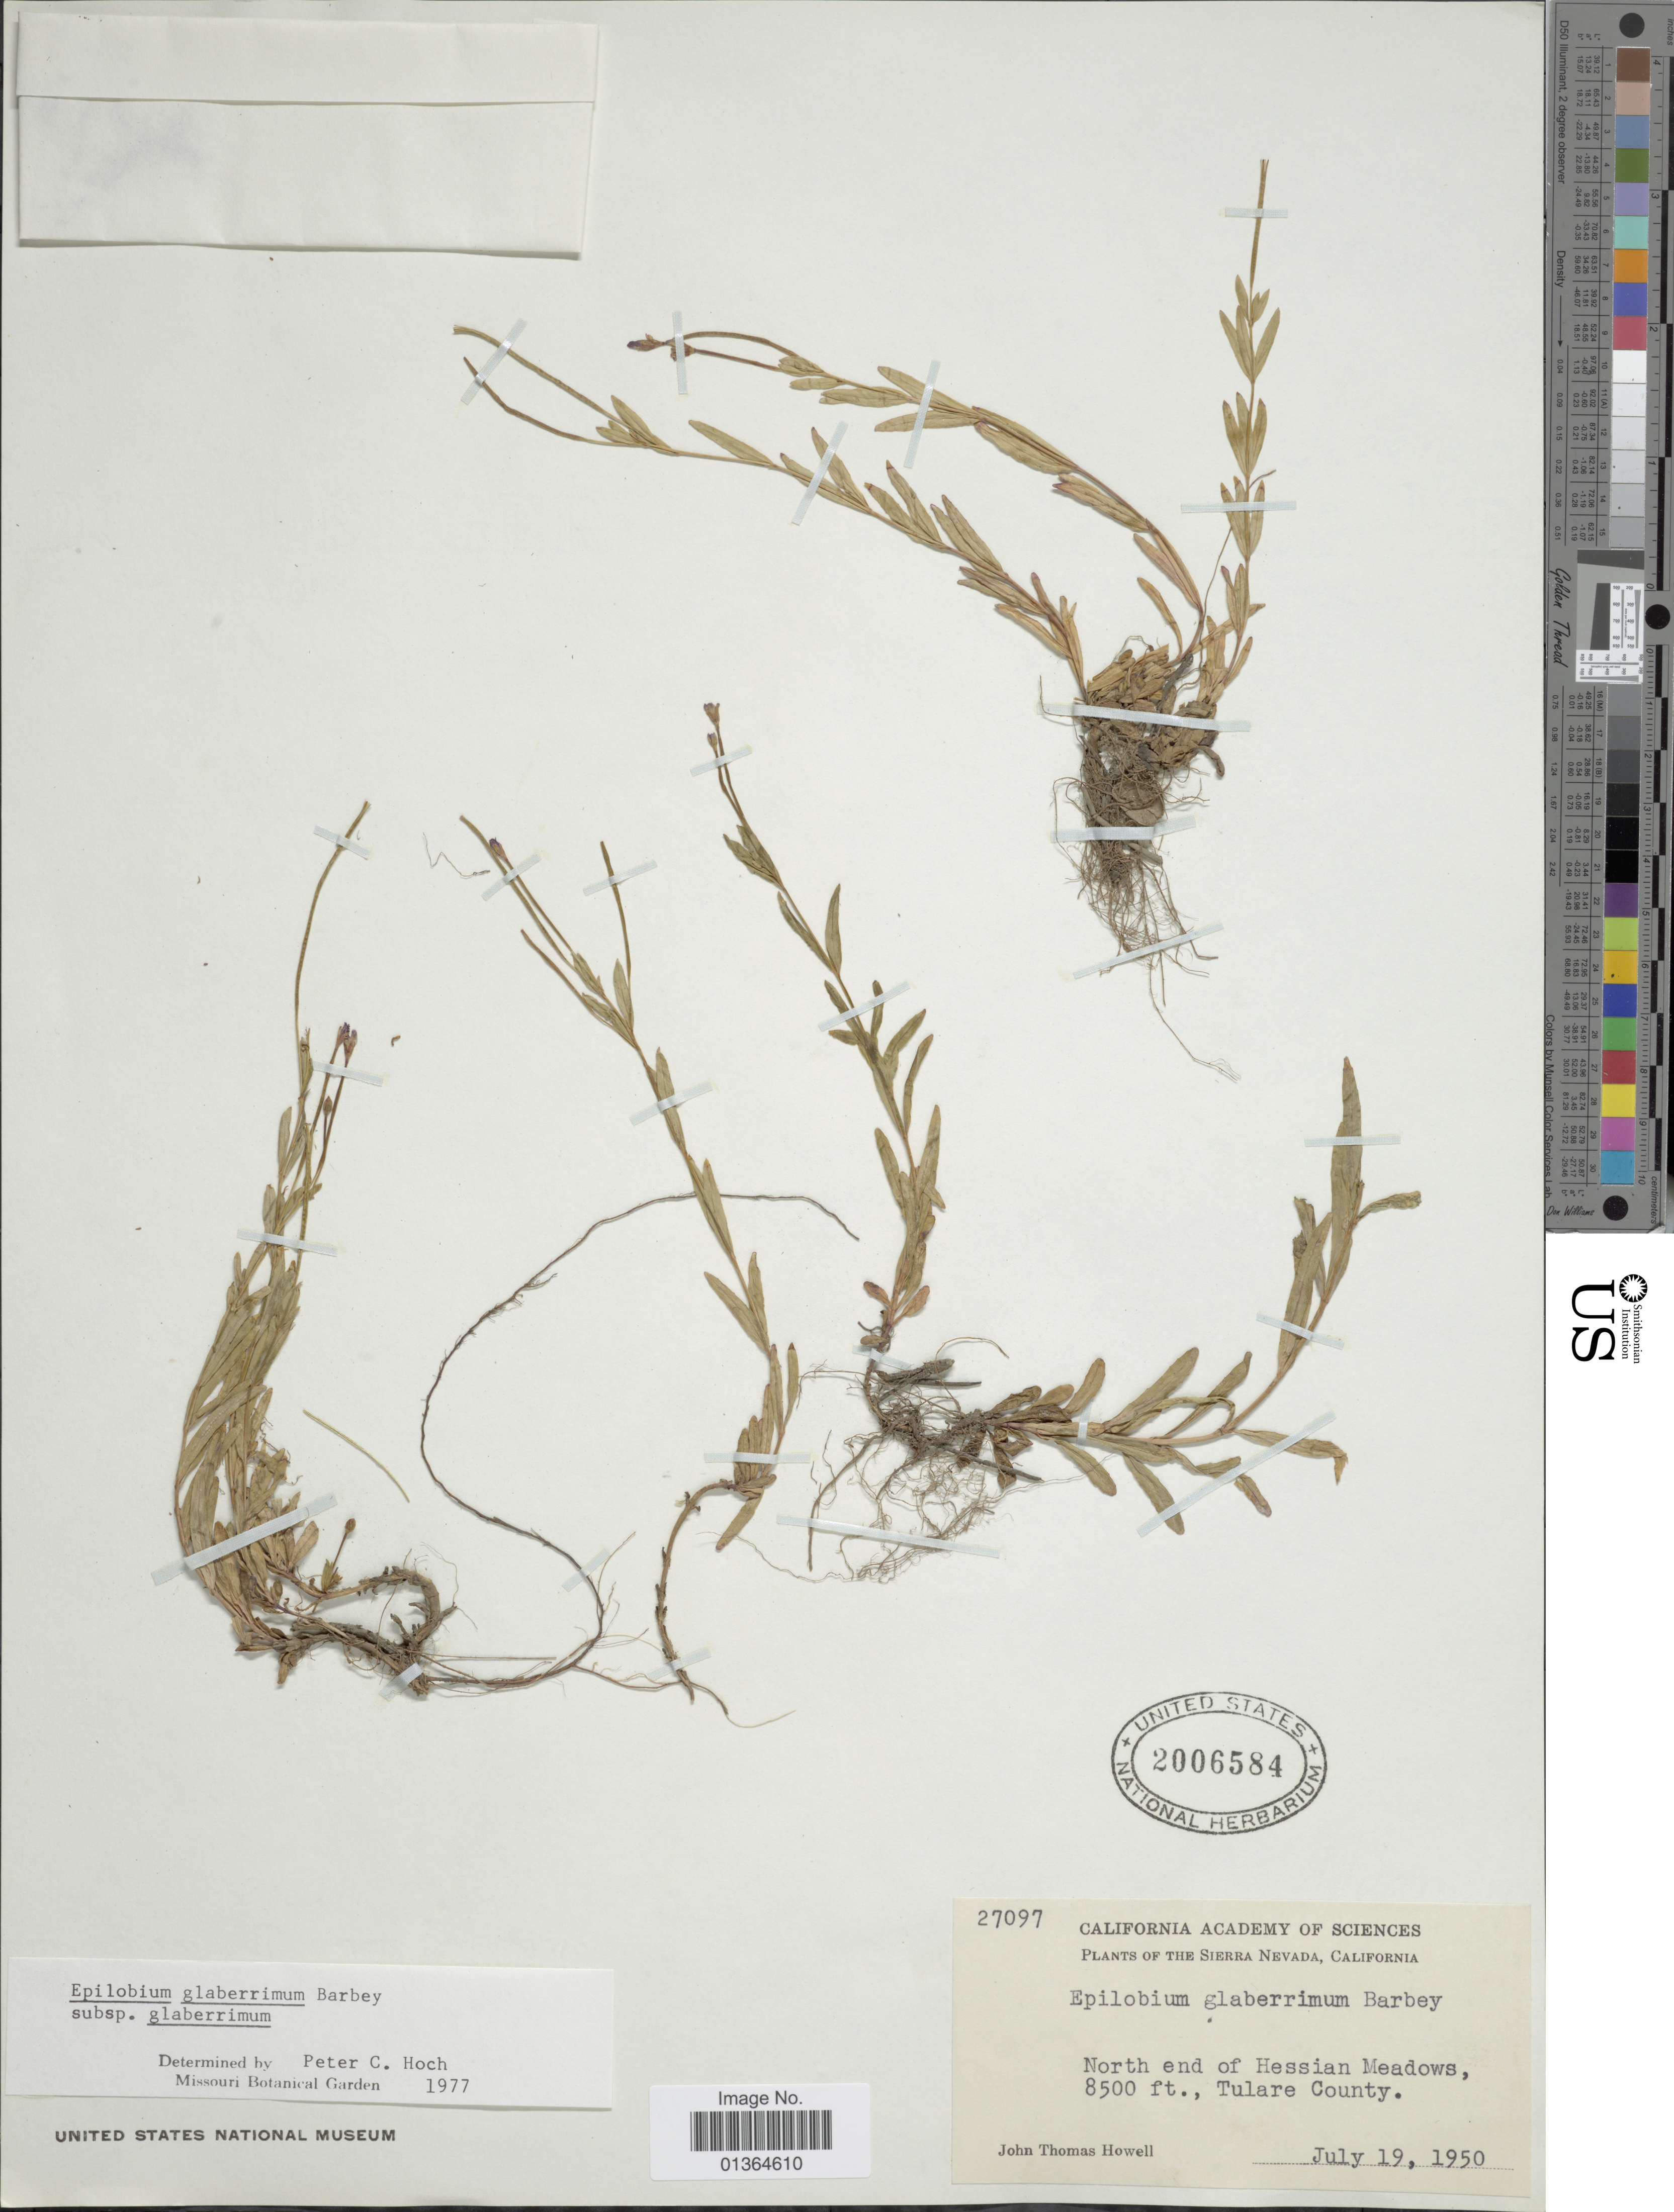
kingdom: Plantae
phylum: Tracheophyta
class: Magnoliopsida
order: Myrtales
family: Onagraceae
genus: Epilobium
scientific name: Epilobium glaberrimum subsp. glaberrimum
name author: Barbey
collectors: J. T. Howell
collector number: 27097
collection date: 1950-07-19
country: United States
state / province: California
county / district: Tulare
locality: Sierra Nevada. North end of Hessian Meadows, Tulare County.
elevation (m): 2591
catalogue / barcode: US 2006584